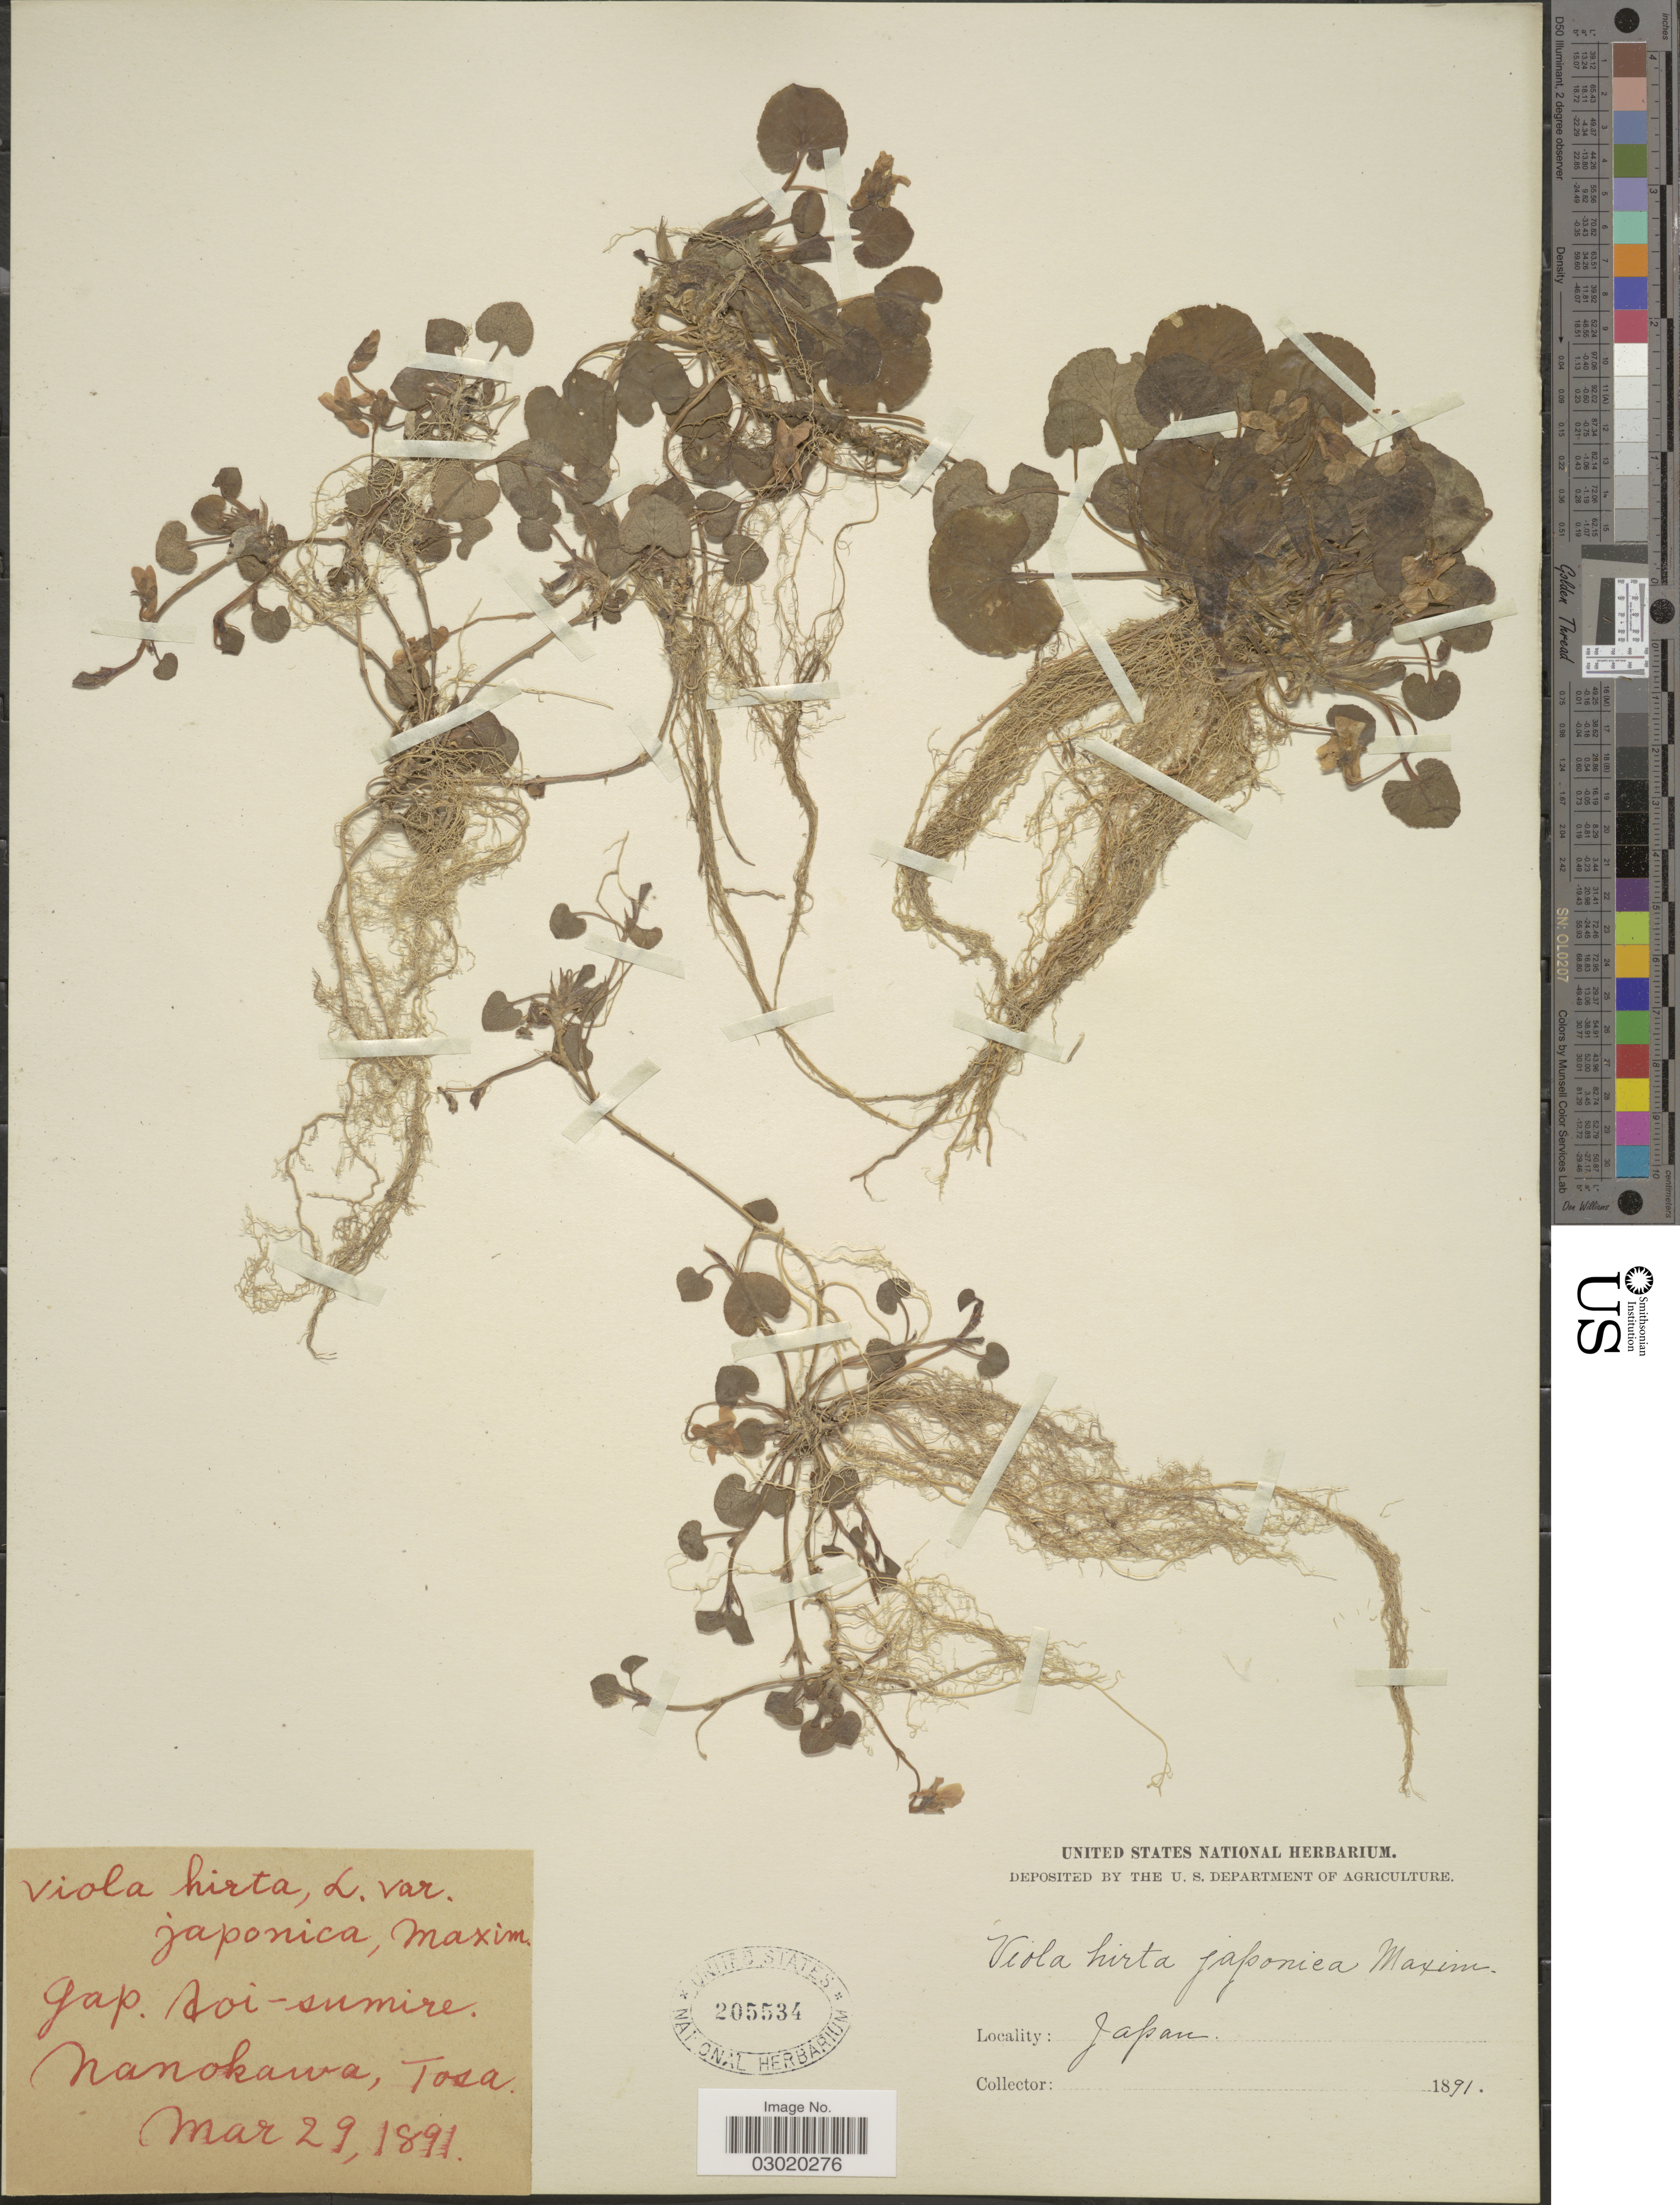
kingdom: Plantae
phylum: Tracheophyta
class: Magnoliopsida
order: Malpighiales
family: Violaceae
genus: Viola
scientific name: Viola sp.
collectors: ex herb. United States National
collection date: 1891-03-29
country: Japan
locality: Nanokawa, Tosa.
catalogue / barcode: US 205534